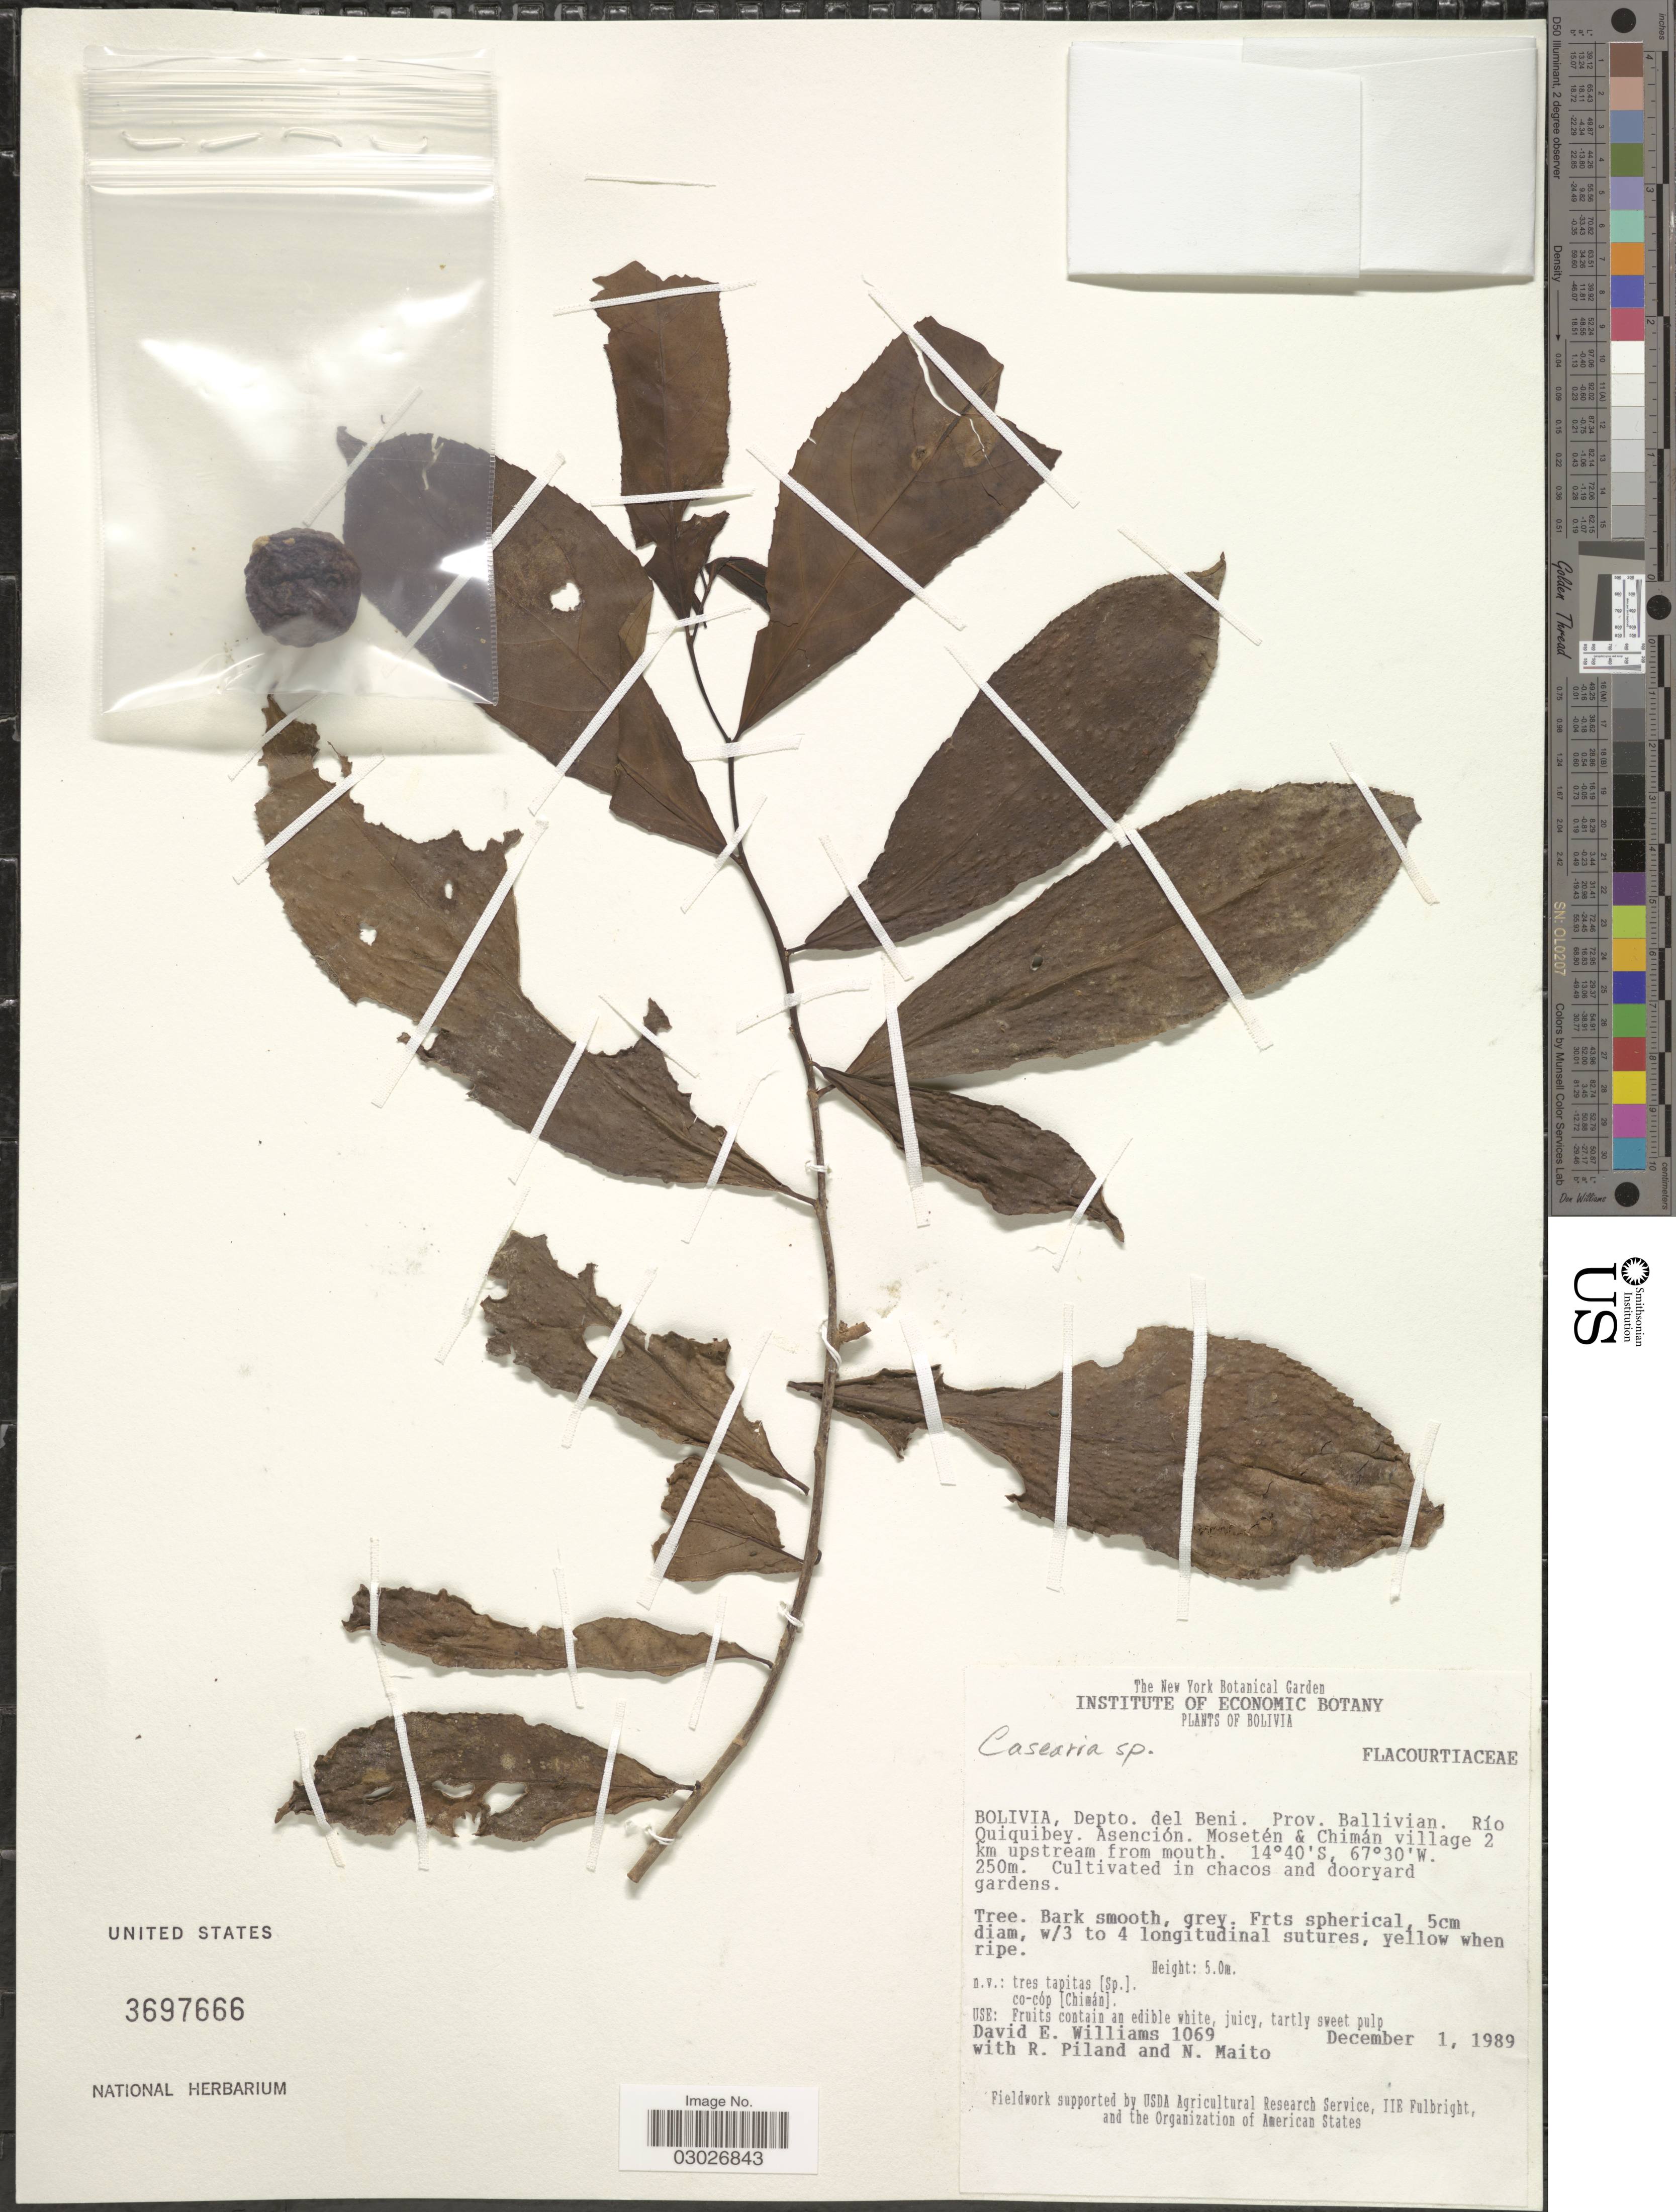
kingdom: Plantae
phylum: Tracheophyta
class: Magnoliopsida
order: Malpighiales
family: Salicaceae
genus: Casearia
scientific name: Casearia sp.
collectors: D. E. Williams, R. Piland & N. Maito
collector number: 1069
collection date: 1989-12-01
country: Bolivia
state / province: Beni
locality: Depto. del Beni. Prov. Ballivian. Río Quiquibey. Asención. Mosetén & Chimán village 2 km upstream from mouth. In chacos and dooryard gardens.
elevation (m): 250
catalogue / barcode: US 3697666